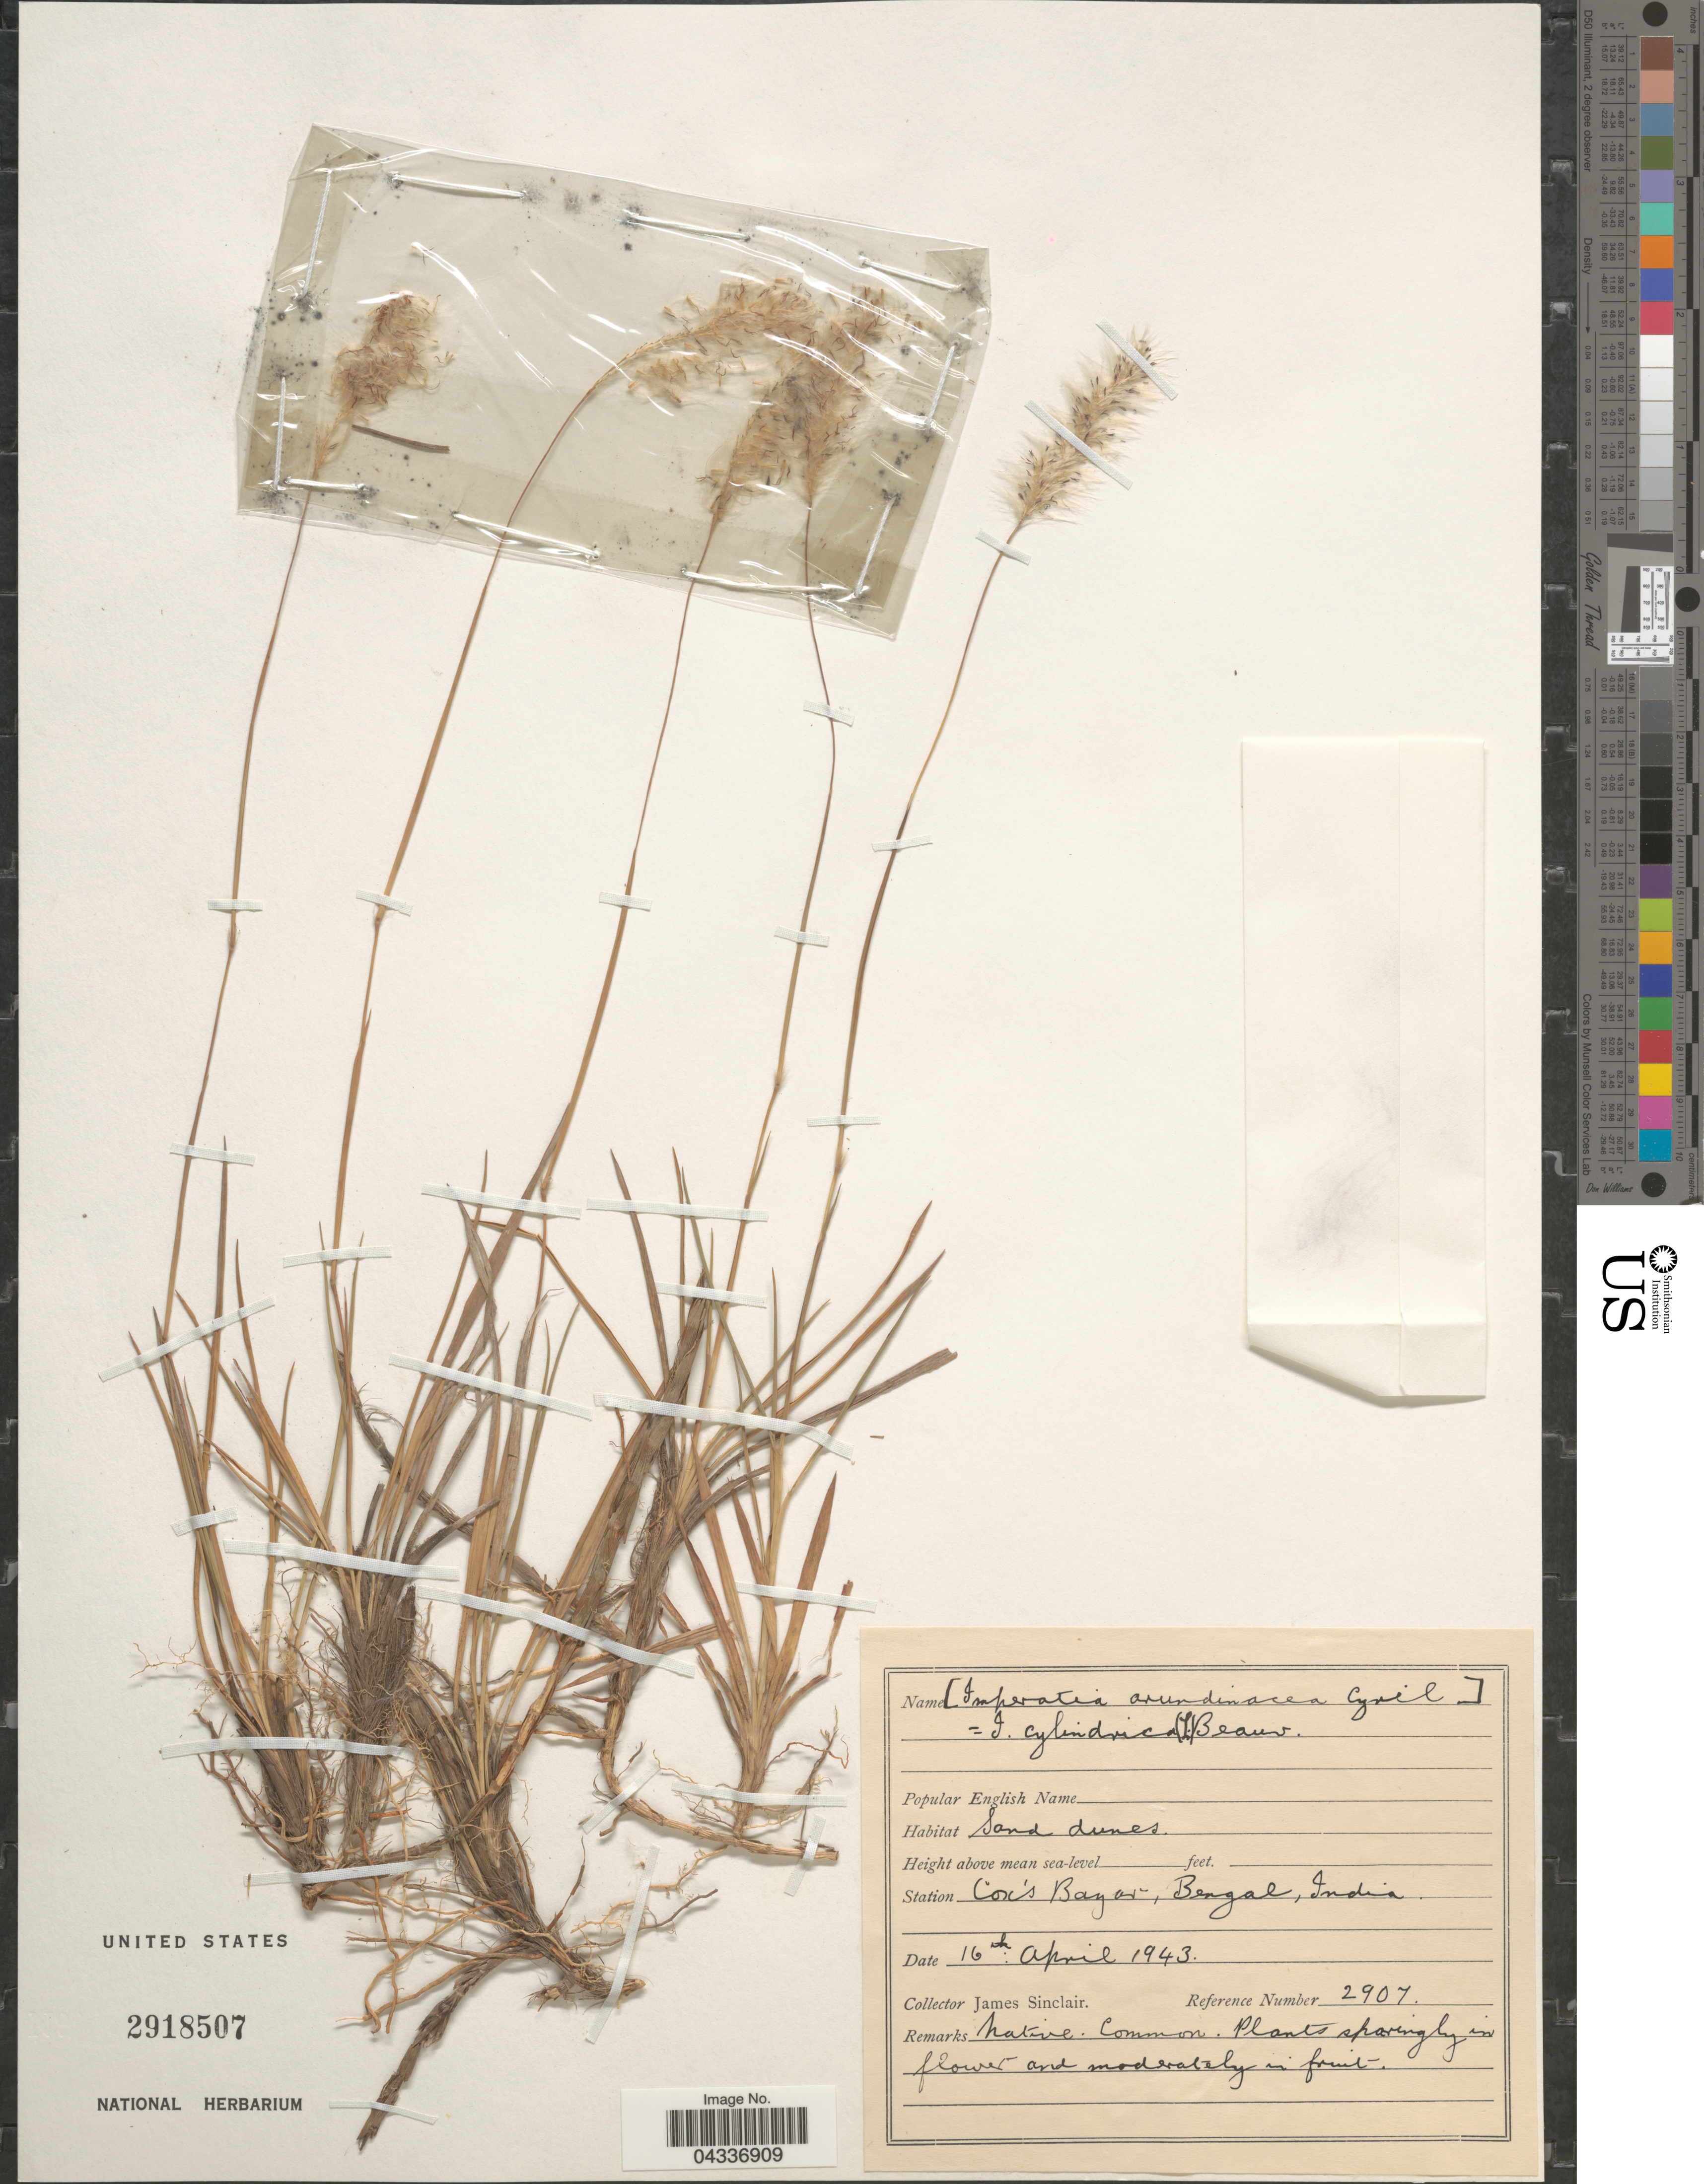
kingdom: Plantae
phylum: Tracheophyta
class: Liliopsida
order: Poales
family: Poaceae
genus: Imperata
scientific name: Imperata cylindrica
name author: (L.) P. Beauv.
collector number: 2907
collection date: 1943-04-16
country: Bangladesh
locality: Cox's Bazar, Bengal.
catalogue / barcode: US 2918507